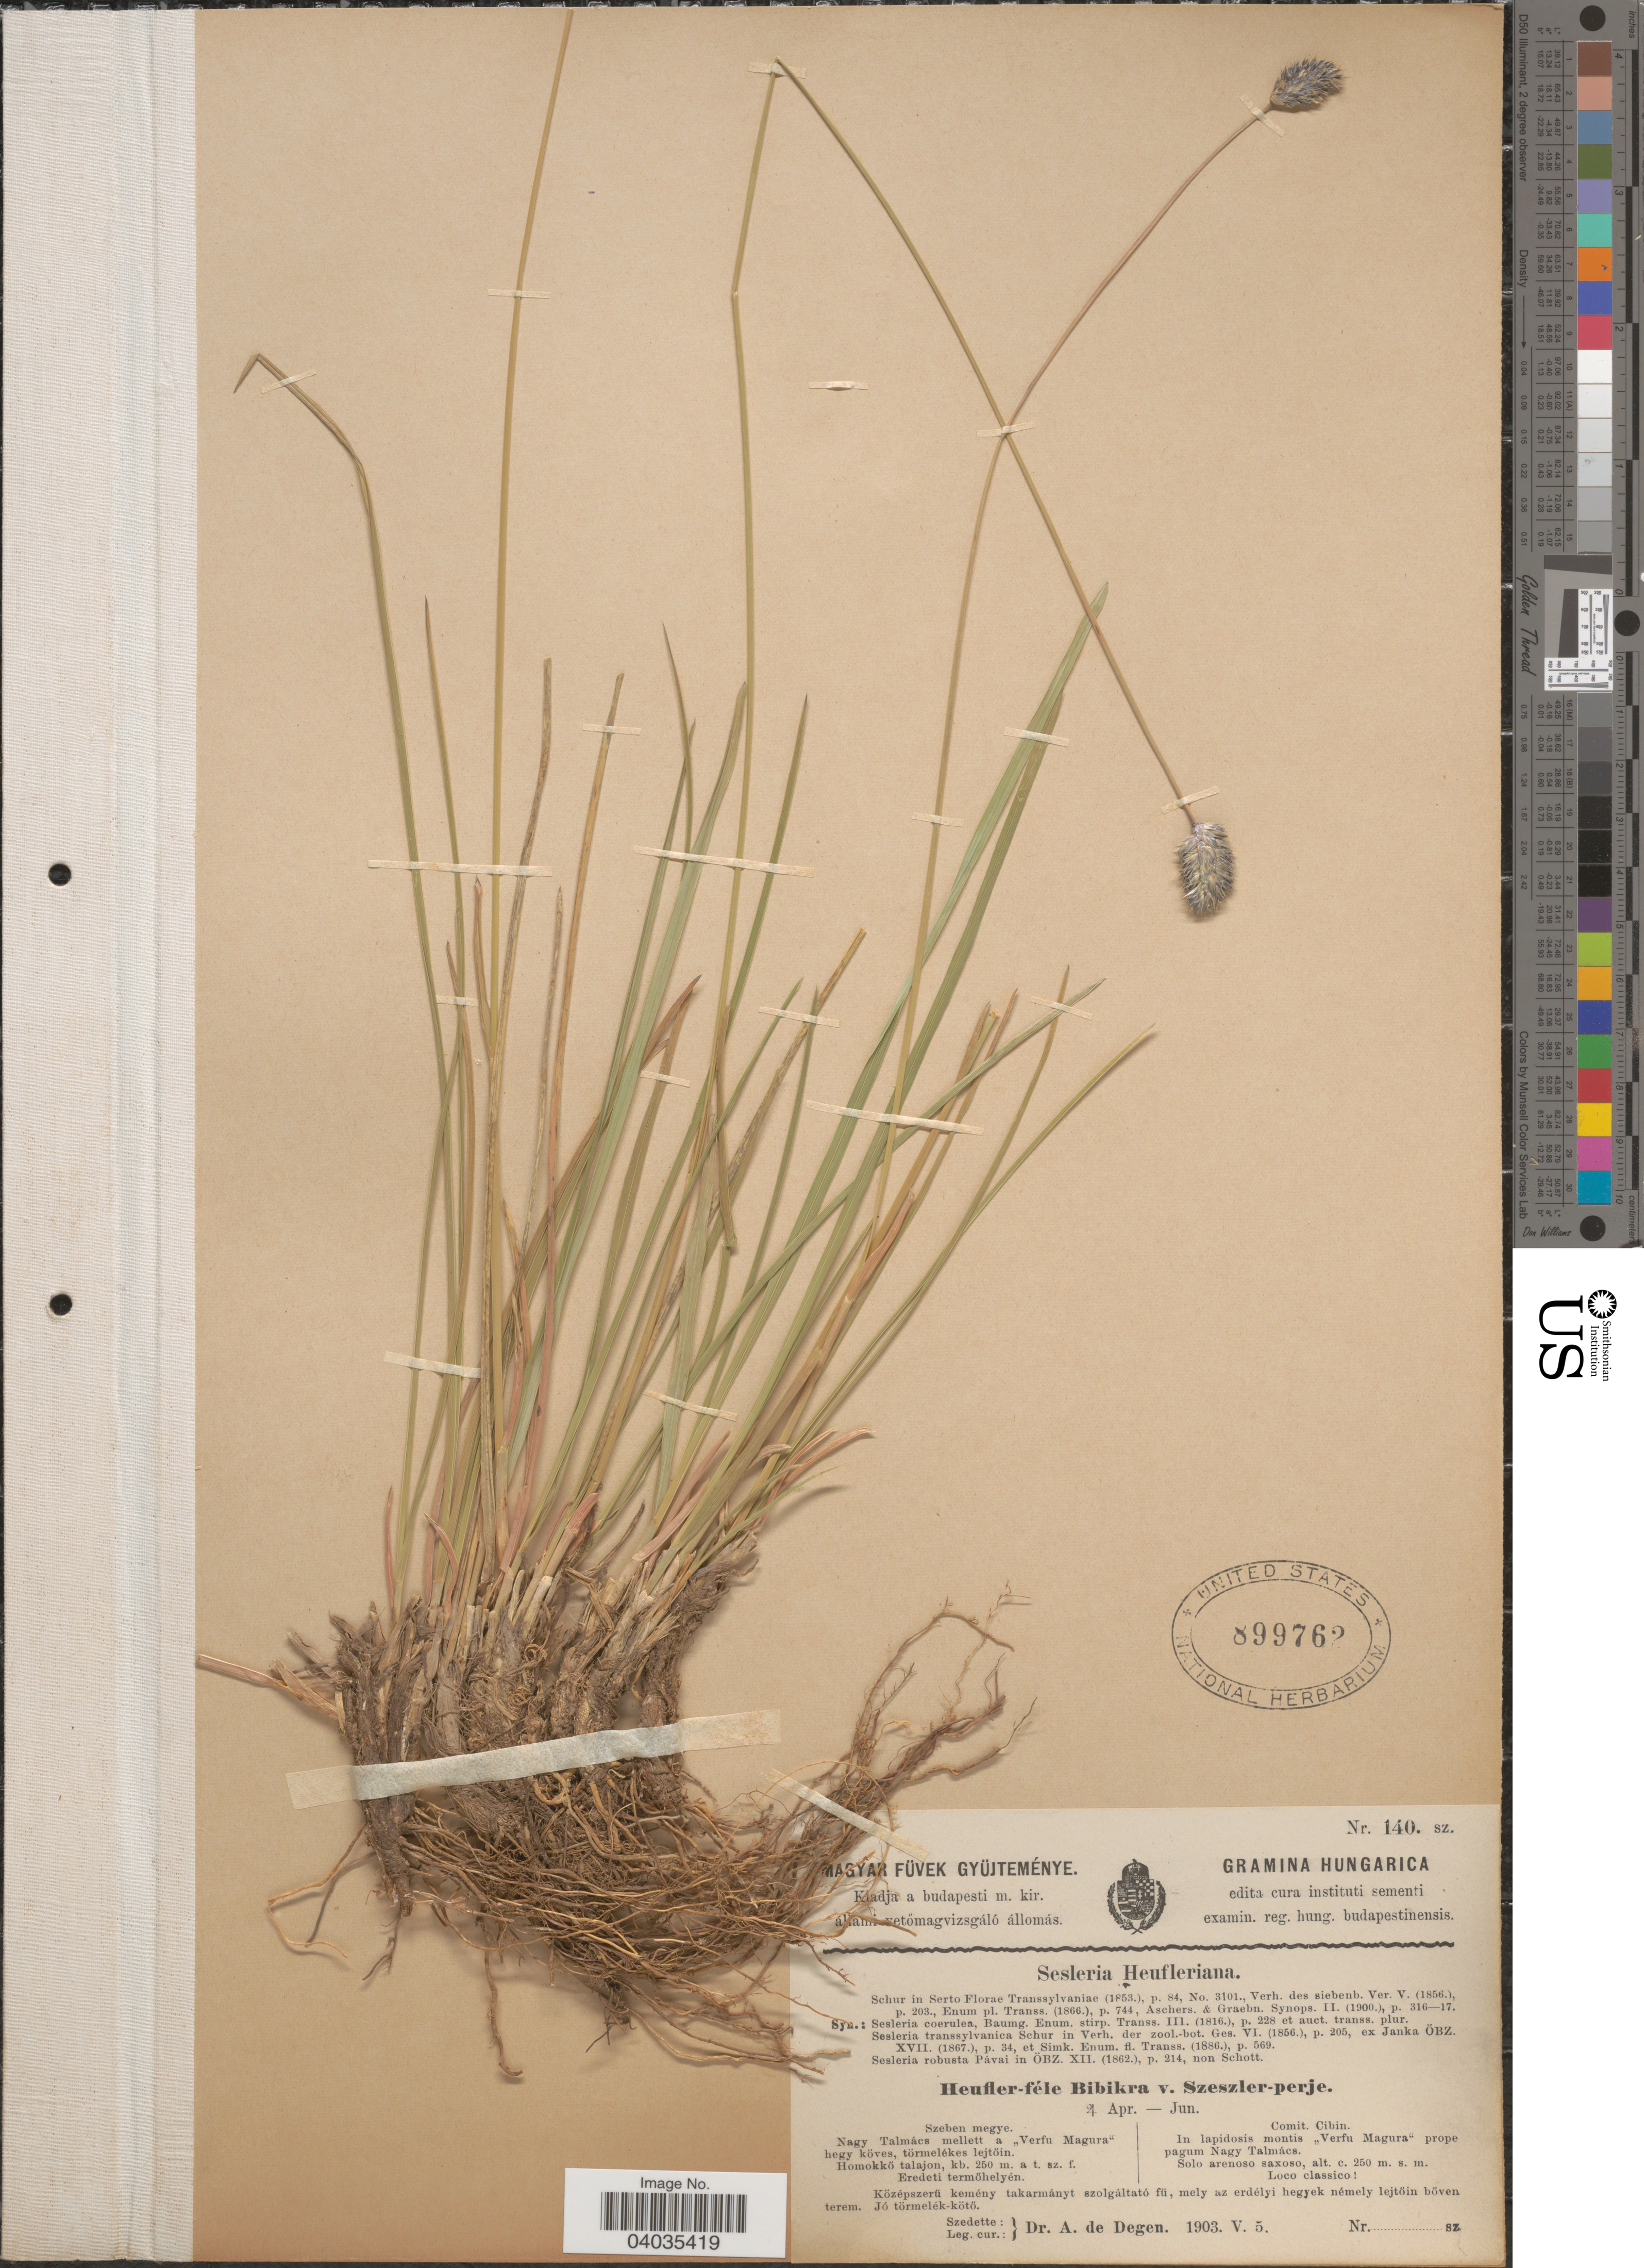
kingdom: Plantae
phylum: Tracheophyta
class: Liliopsida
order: Poales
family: Poaceae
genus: Sesleria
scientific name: Sesleria heufleriana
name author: Schur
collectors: A. Degen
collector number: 140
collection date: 1903-05-05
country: Hungary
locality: Hungarica. Comit. Cibin. In lapidosis montis "Verfu Magura" prope pagum Nagy Talmács.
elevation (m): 250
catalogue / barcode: US 899762